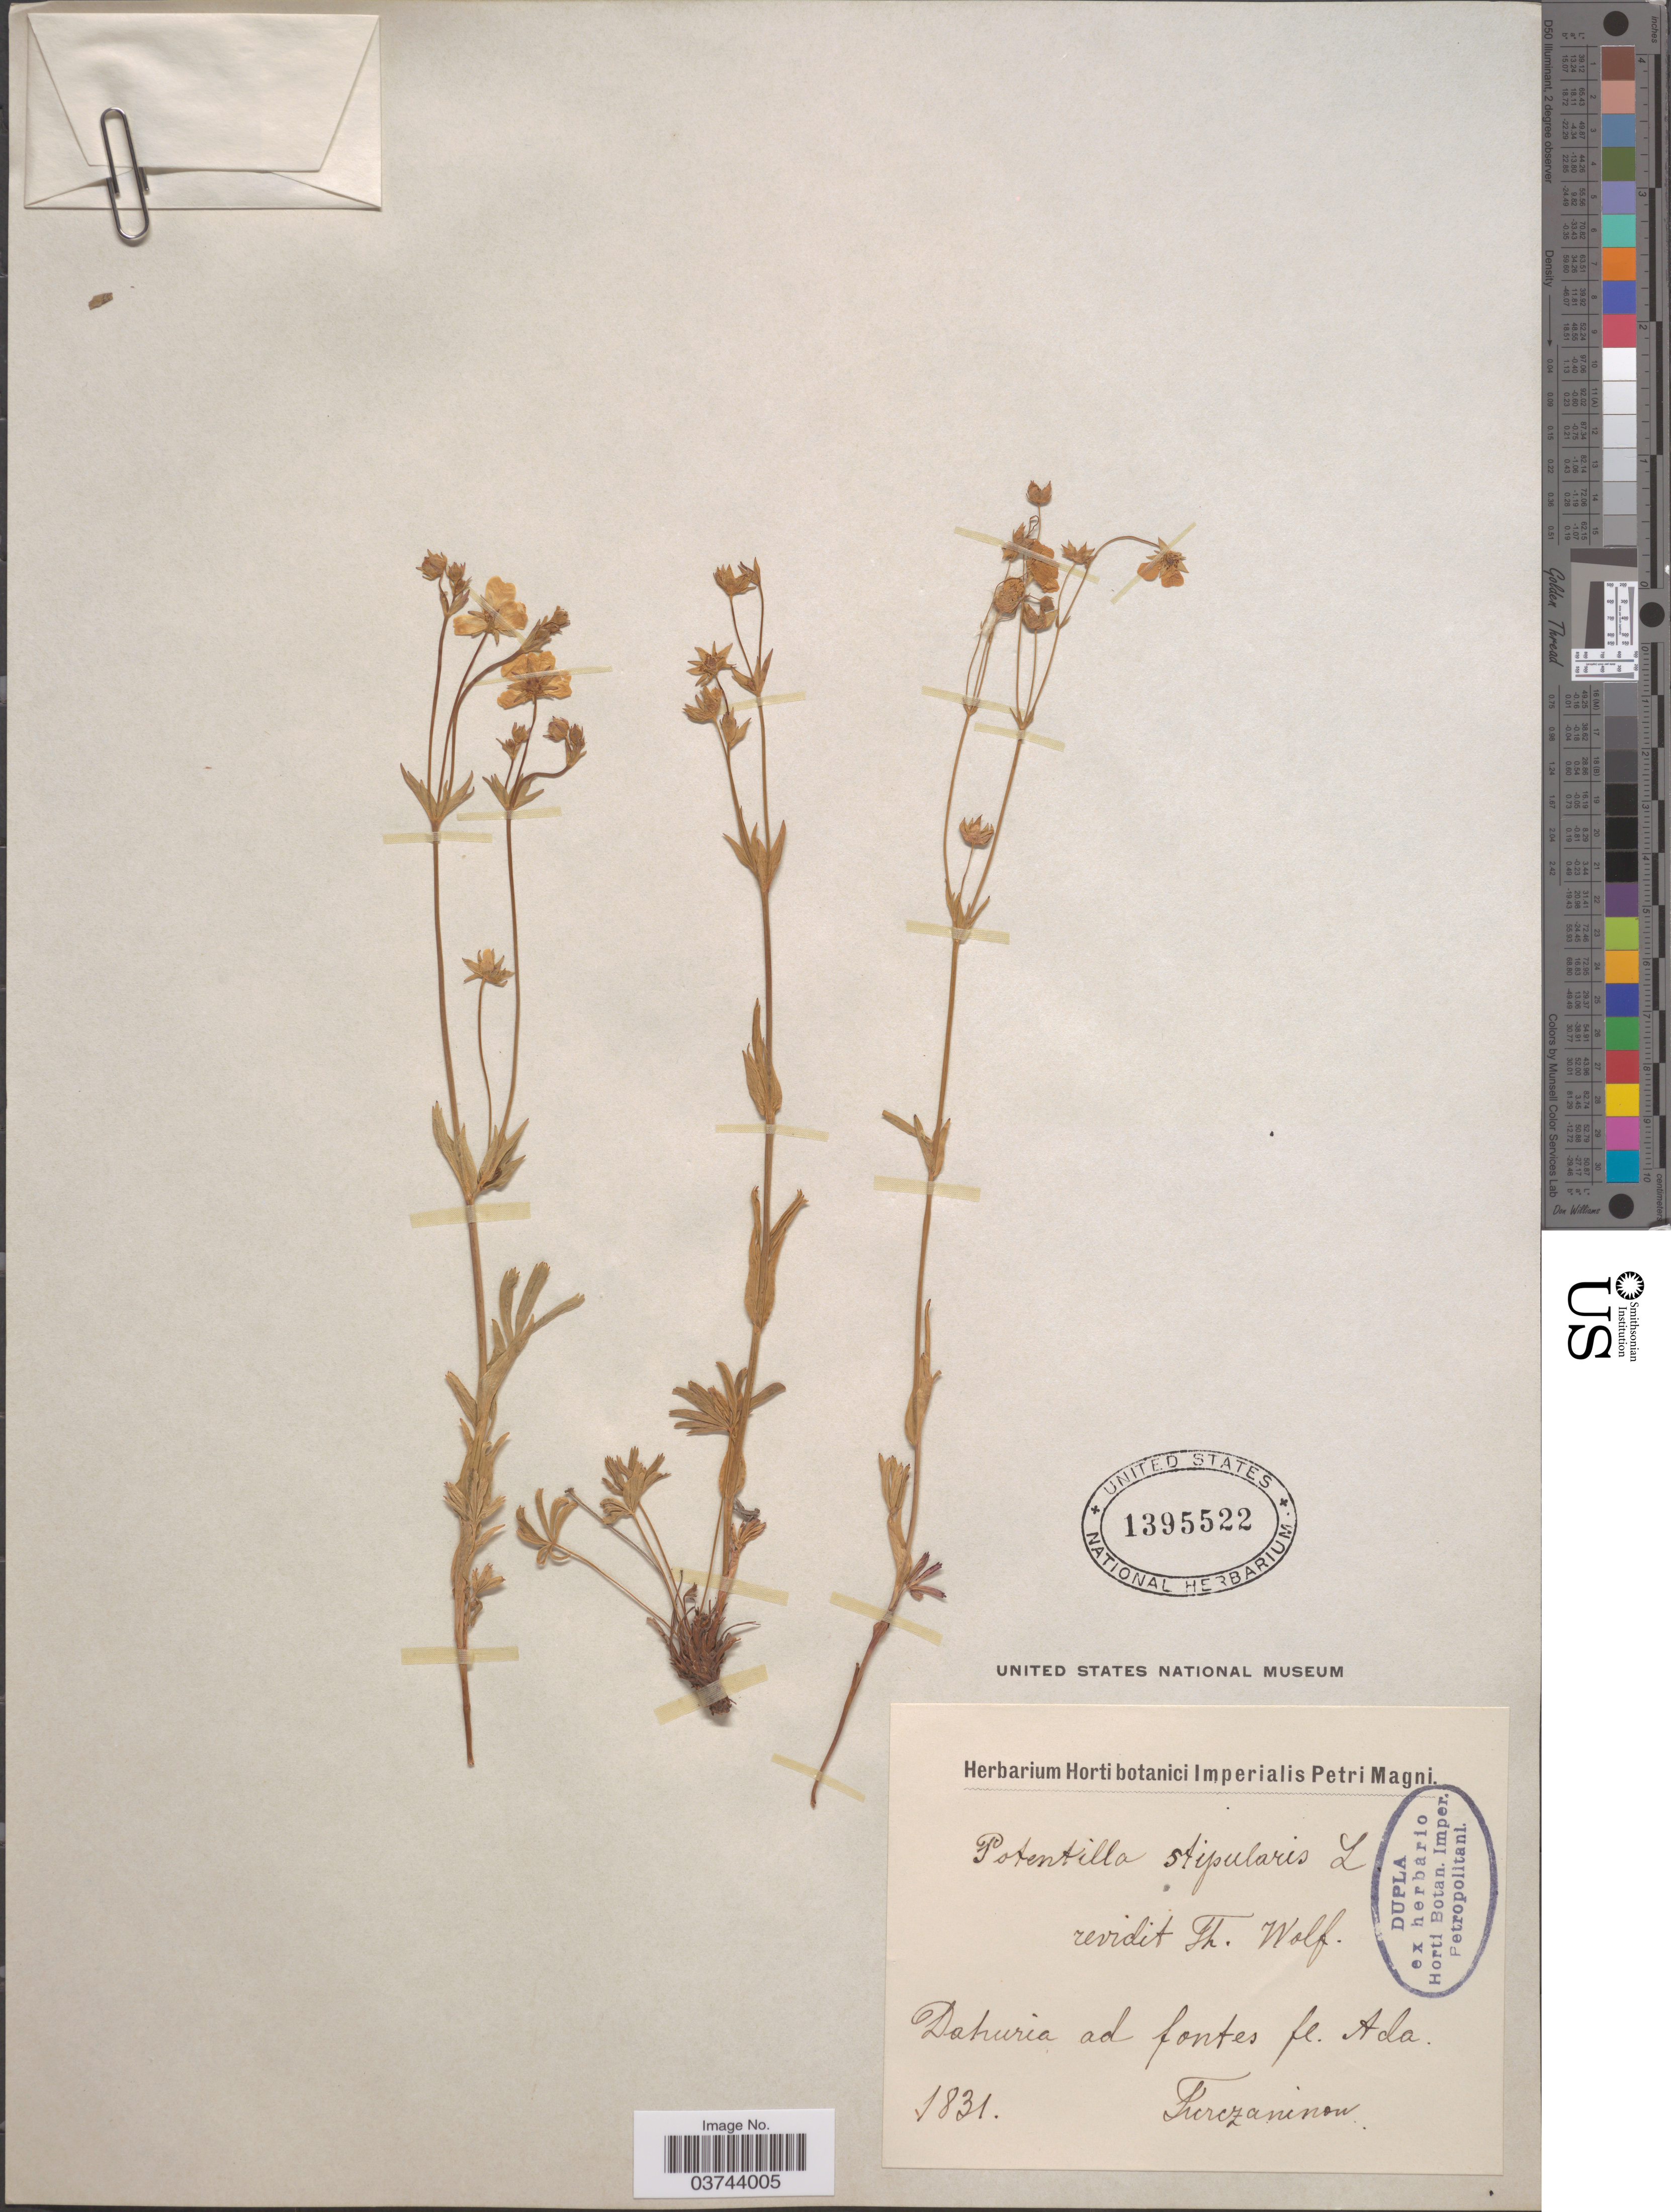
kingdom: Plantae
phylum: Tracheophyta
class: Magnoliopsida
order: Rosales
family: Rosaceae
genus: Potentilla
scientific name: Potentilla stipularis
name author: L.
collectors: Turczaninow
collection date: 1831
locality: Dahuria ad fontes fl. Ada.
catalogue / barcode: US 1395522